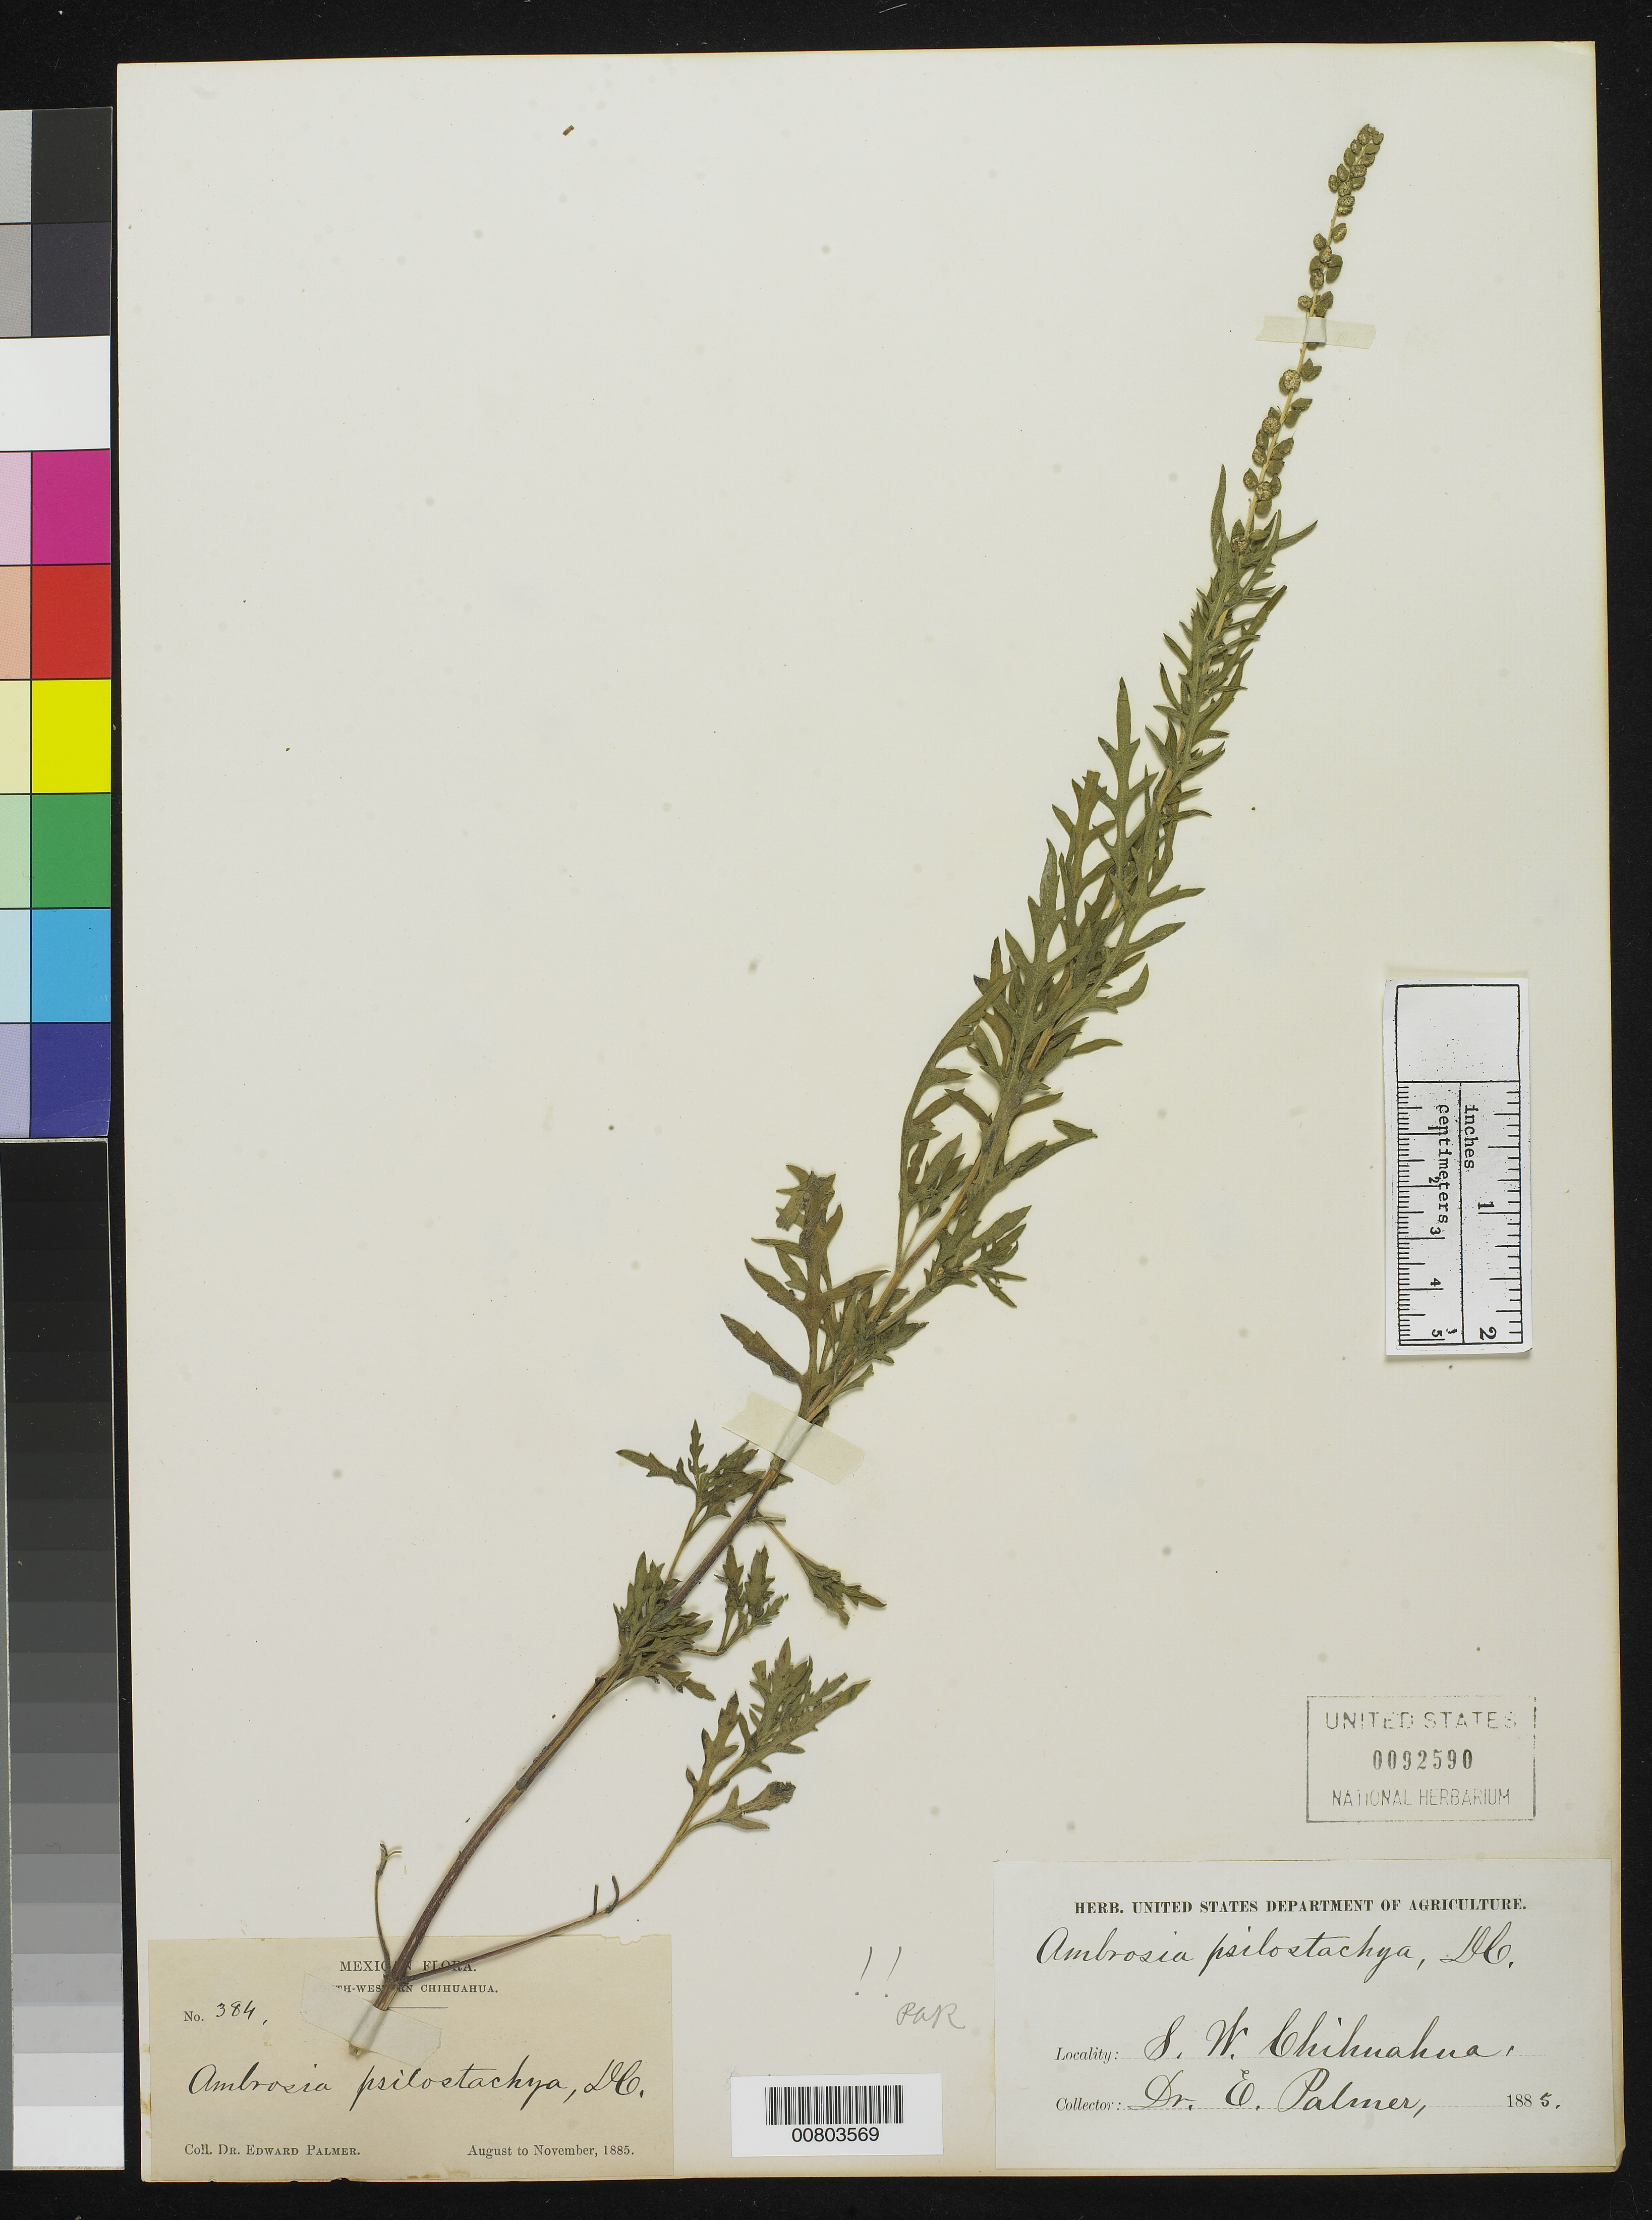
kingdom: Plantae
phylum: Tracheophyta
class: Magnoliopsida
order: Asterales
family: Asteraceae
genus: Ambrosia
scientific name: Ambrosia psilostachya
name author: DC.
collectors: E. Palmer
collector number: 384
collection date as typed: Aug 1885 to -- Nov 1885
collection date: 1885-08/1885-11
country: Mexico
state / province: Chihuahua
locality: South-Western Chihuahua.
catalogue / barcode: US 92590